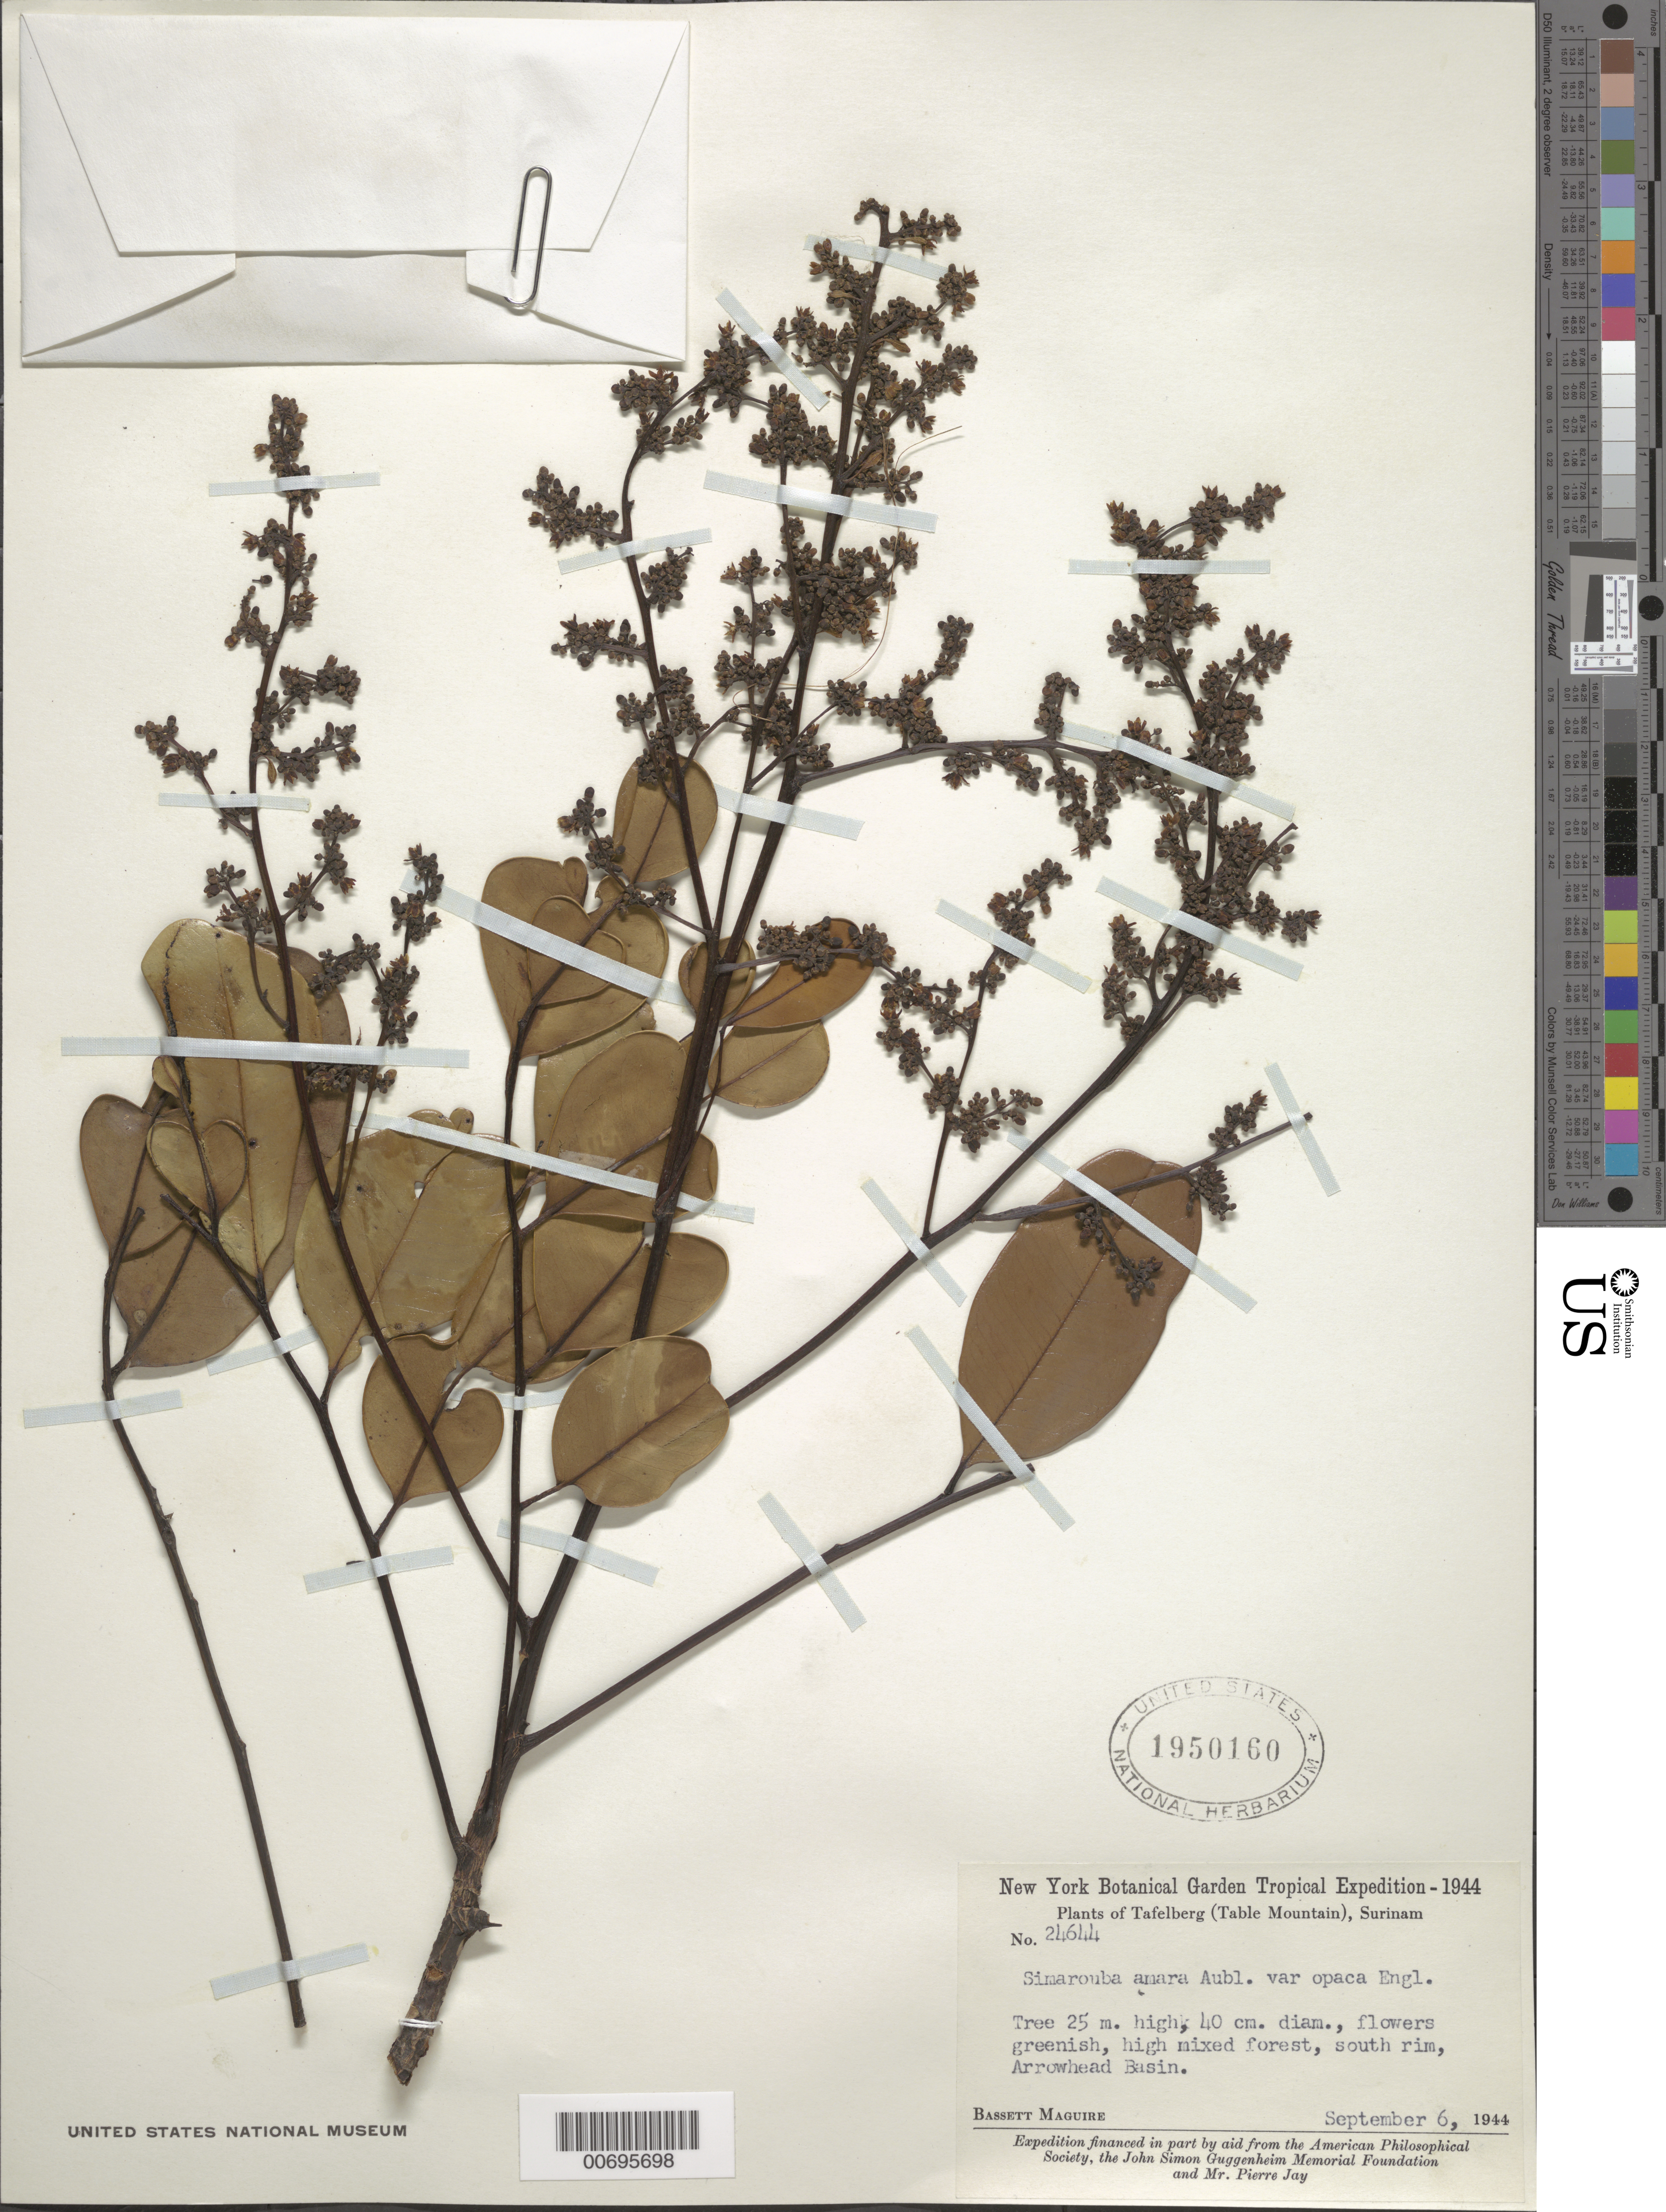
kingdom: Plantae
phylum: Tracheophyta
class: Magnoliopsida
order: Sapindales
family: Simaroubaceae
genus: Simarouba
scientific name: Simarouba amara var. opaca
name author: Engl.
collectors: B. Maguire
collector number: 24644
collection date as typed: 6-Sep-44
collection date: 1944-09-06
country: Suriname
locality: Tafelberg (Table Mountain), Arrowhead basin, south rim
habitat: High mixed forest.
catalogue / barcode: US 1950160